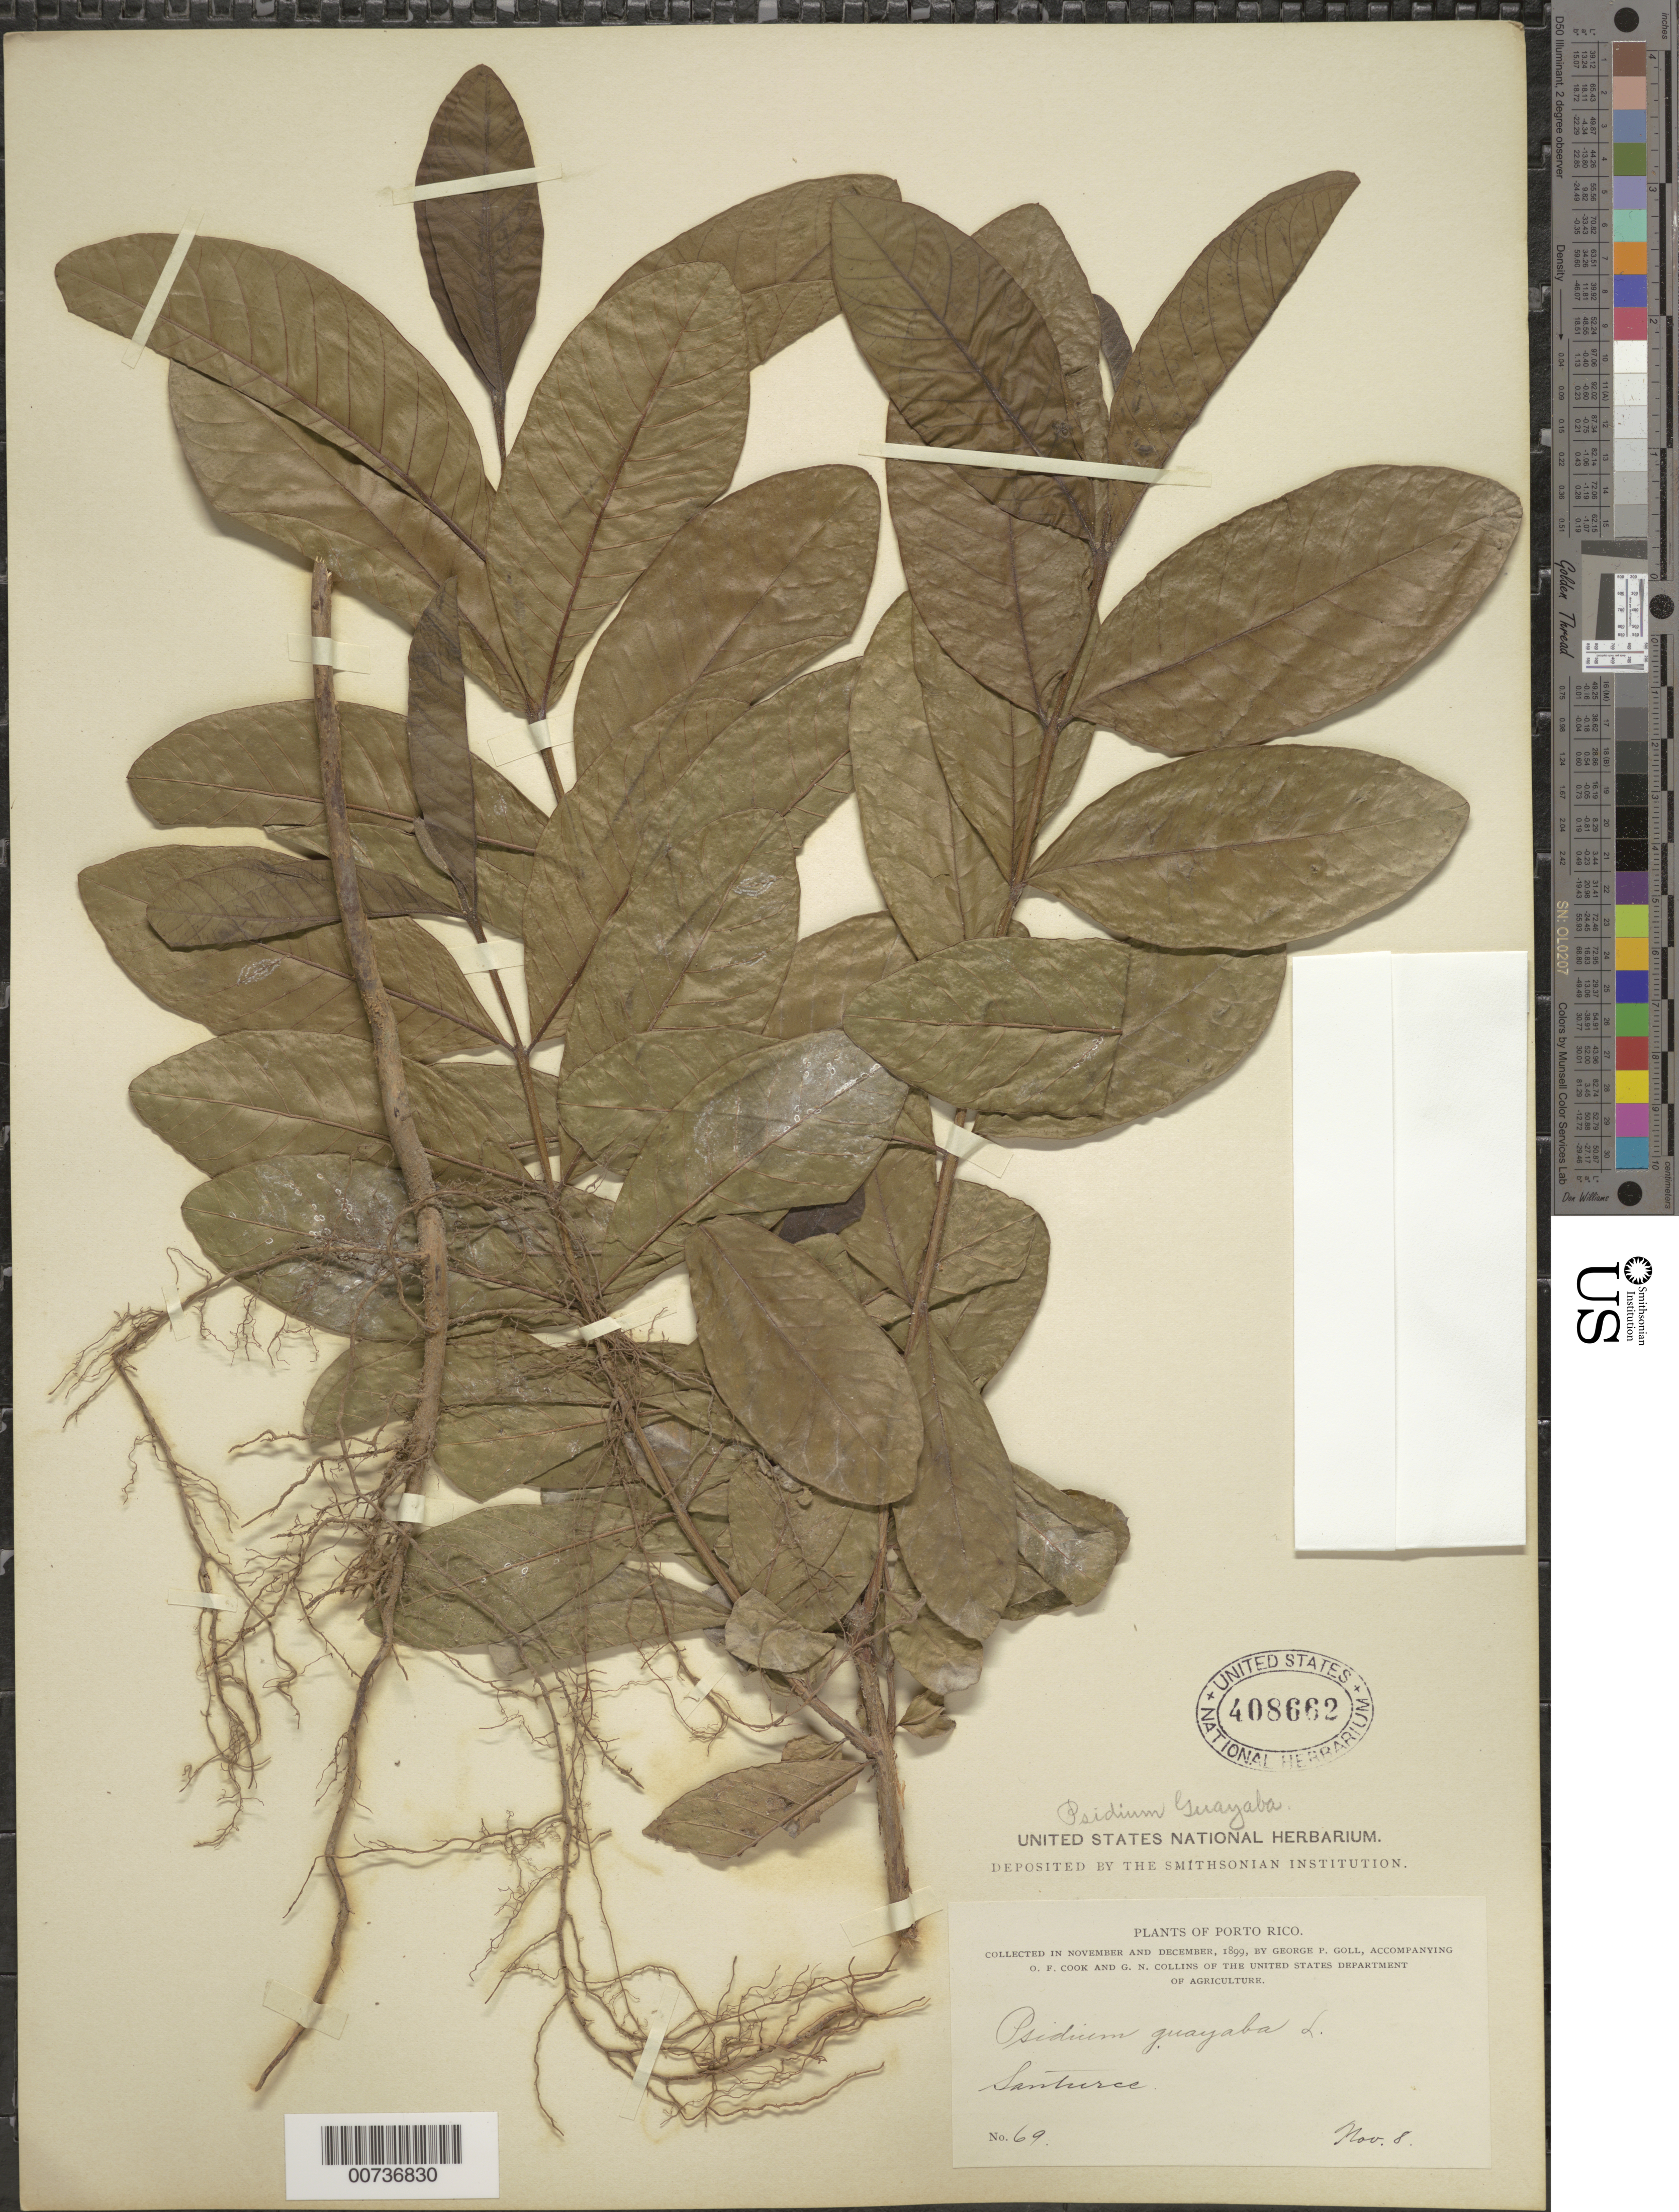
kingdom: Plantae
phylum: Tracheophyta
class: Magnoliopsida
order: Myrtales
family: Myrtaceae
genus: Psidium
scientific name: Psidium guajava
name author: L.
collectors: G. Goll, O. F. Cook & G. N. Collins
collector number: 69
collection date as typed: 08 Nov 1899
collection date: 1899-11-08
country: Puerto Rico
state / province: San Juan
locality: Santurce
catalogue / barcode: US 408662